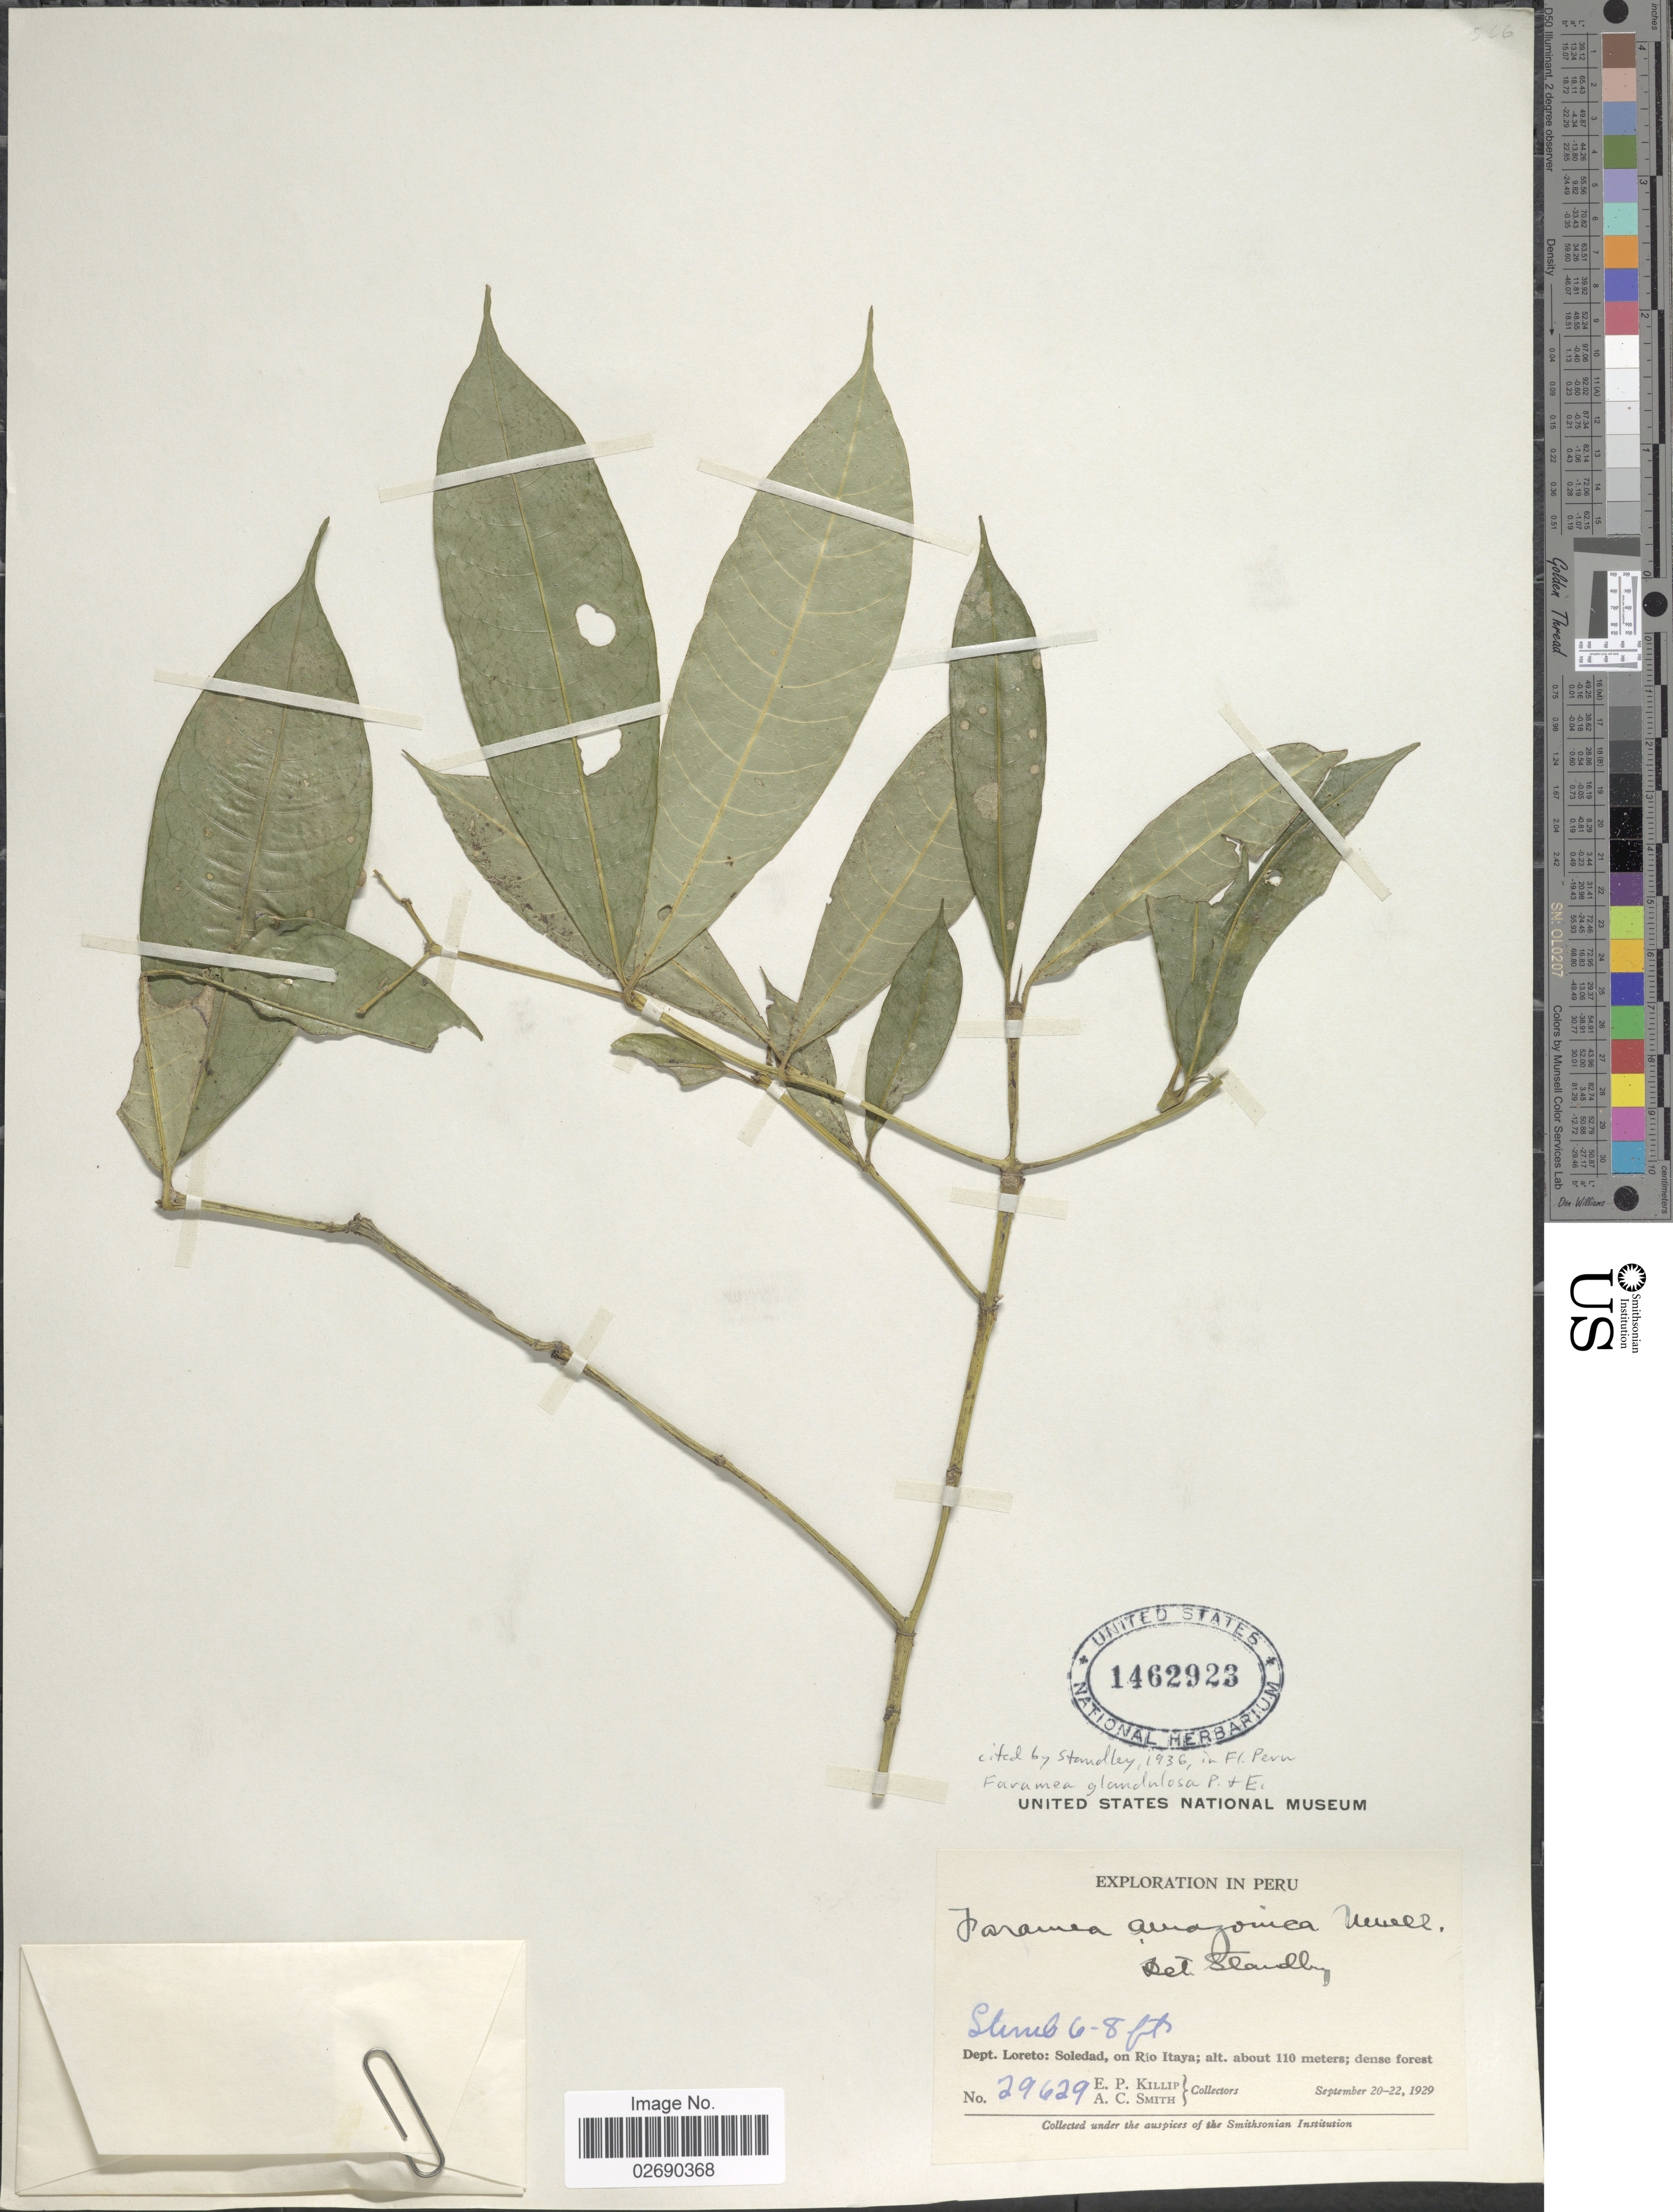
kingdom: Plantae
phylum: Tracheophyta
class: Magnoliopsida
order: Gentianales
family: Rubiaceae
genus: Faramea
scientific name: Faramea glandulosa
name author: Poepp.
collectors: E. P. Killip & A. C. Smith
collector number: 29629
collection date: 1929-09-20/1929-09-22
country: Peru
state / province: Loreto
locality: Dept. Loreto: Soledad, on Río Itaya; dense forest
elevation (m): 110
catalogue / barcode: US 1462923